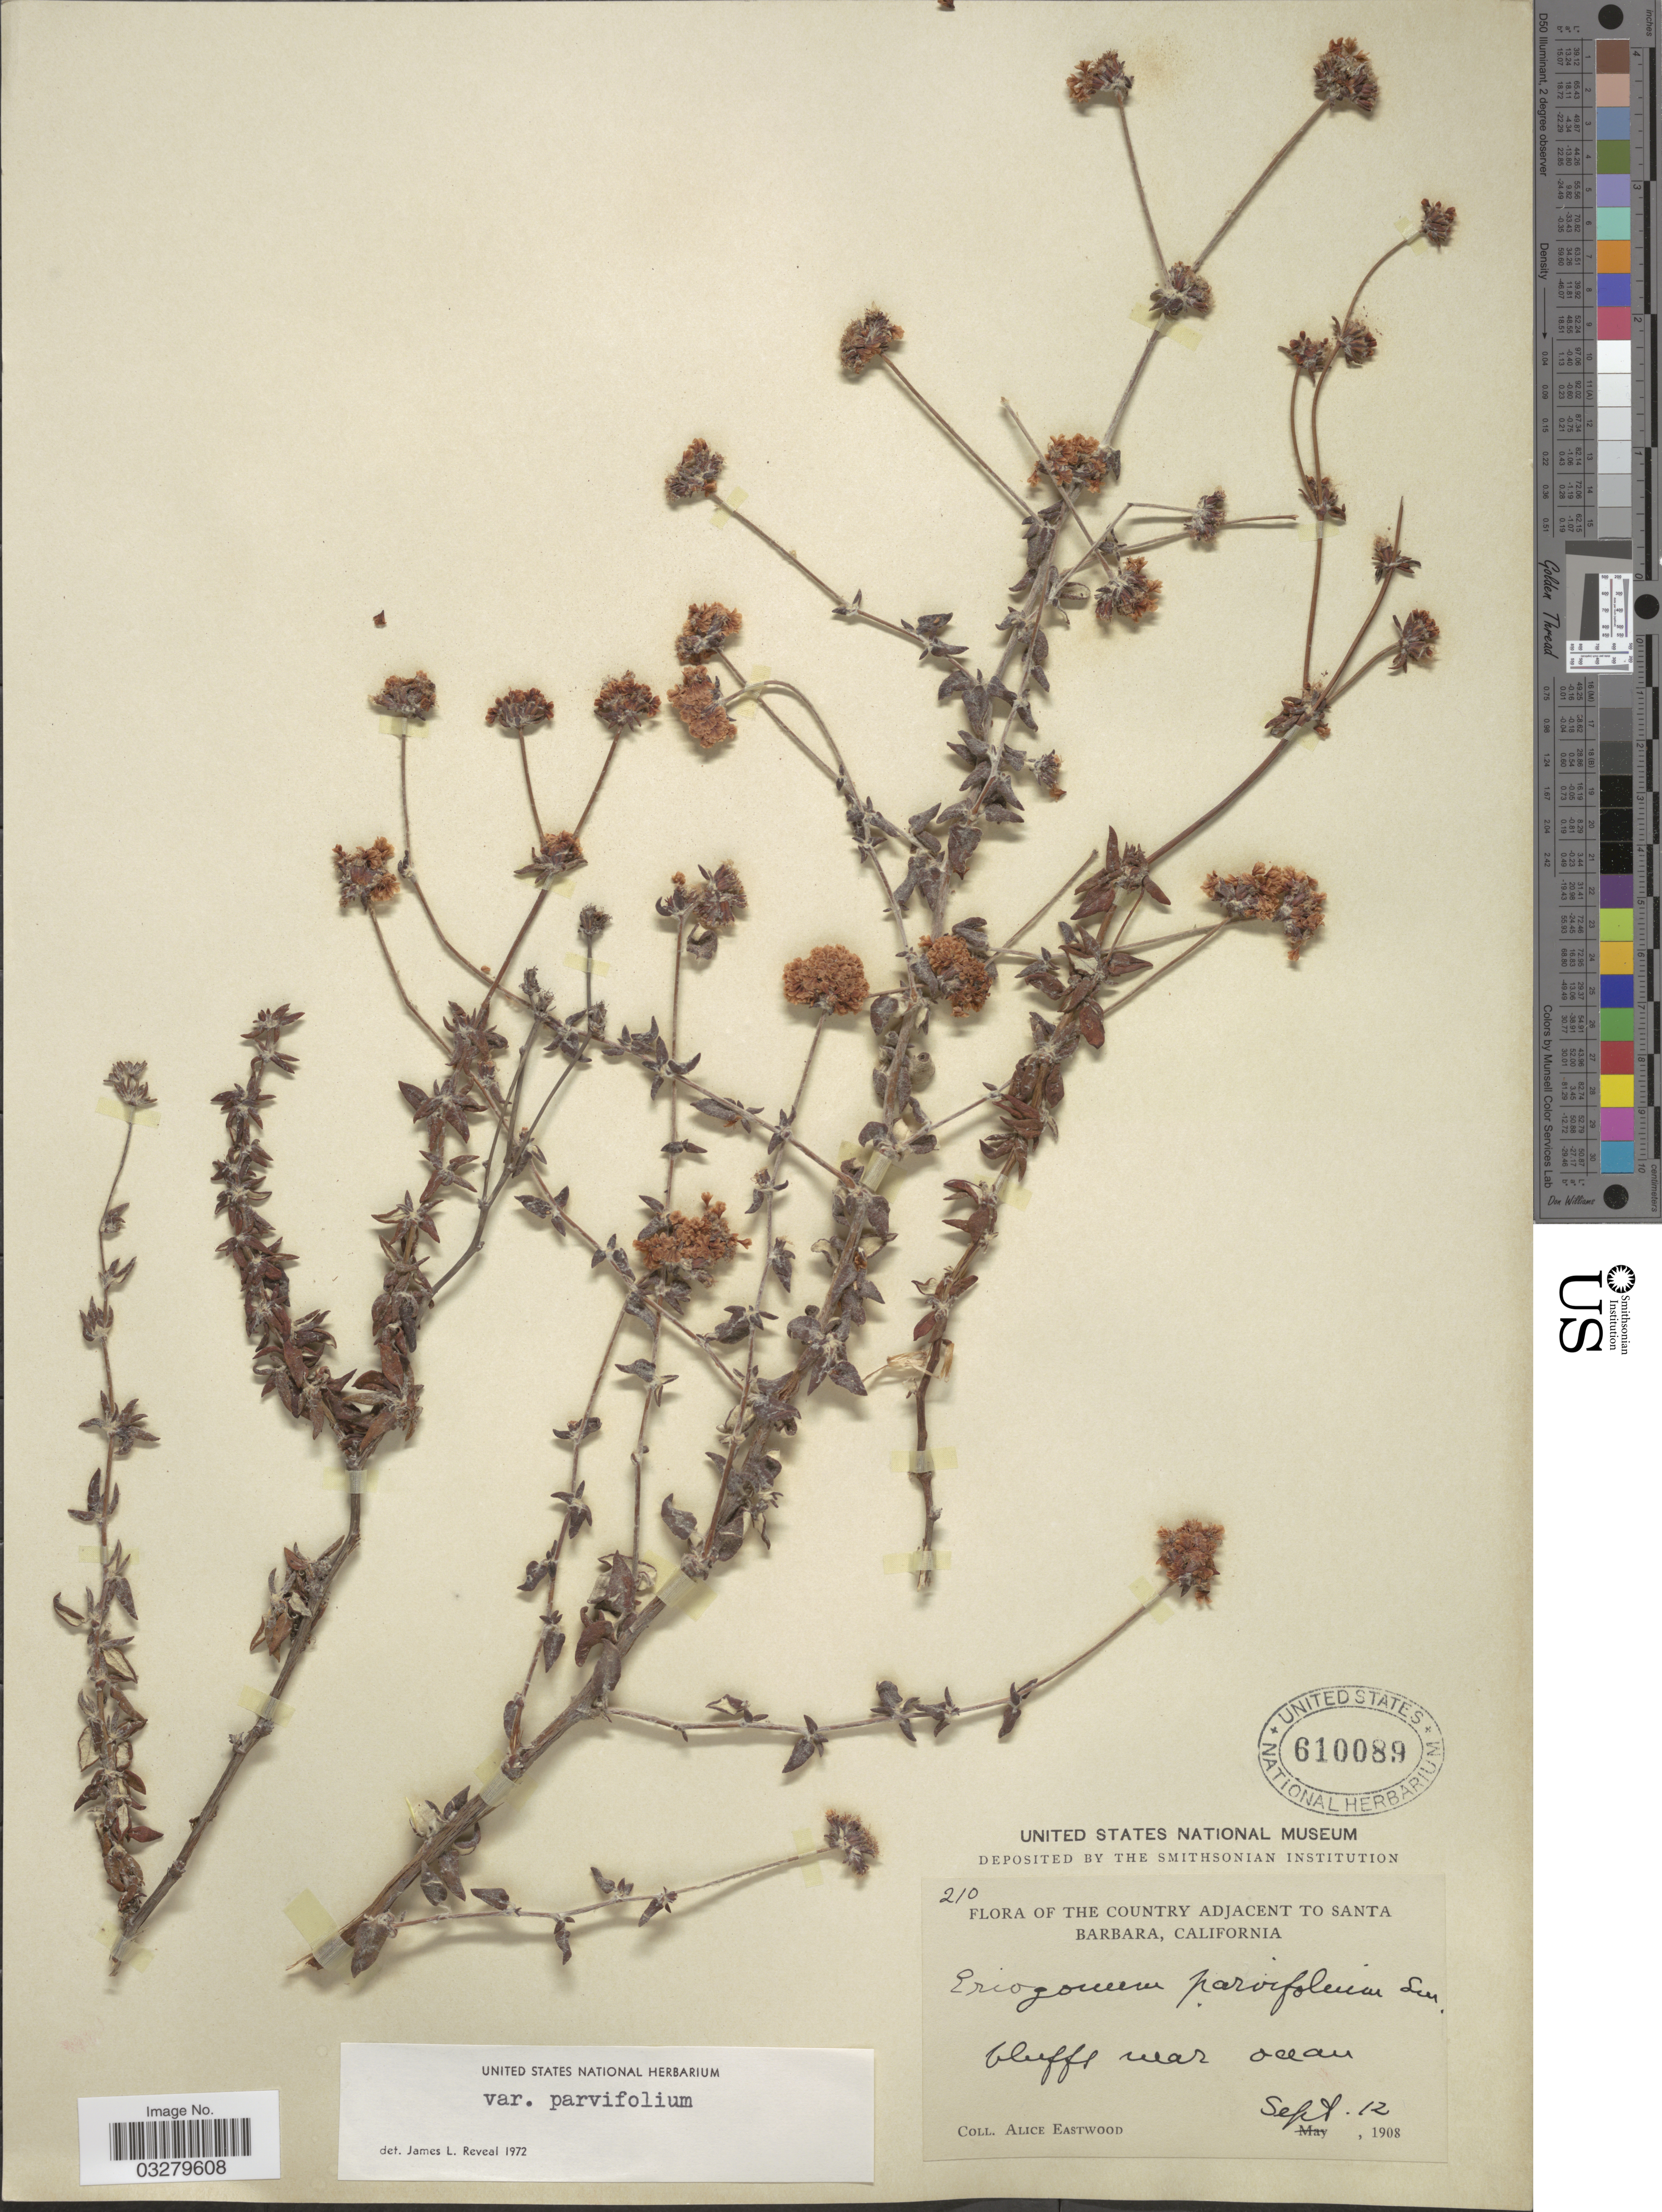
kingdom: Plantae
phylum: Tracheophyta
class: Magnoliopsida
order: Caryophyllales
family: Polygonaceae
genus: Eriogonum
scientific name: Eriogonum parvifolium var. parvifolium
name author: Sm.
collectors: A. Eastwood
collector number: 210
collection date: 1908-09-12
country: United States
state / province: California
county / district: Santa Barbara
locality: Country adjacent to Santa Barbara. Bluffs near ocean.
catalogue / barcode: US 610089